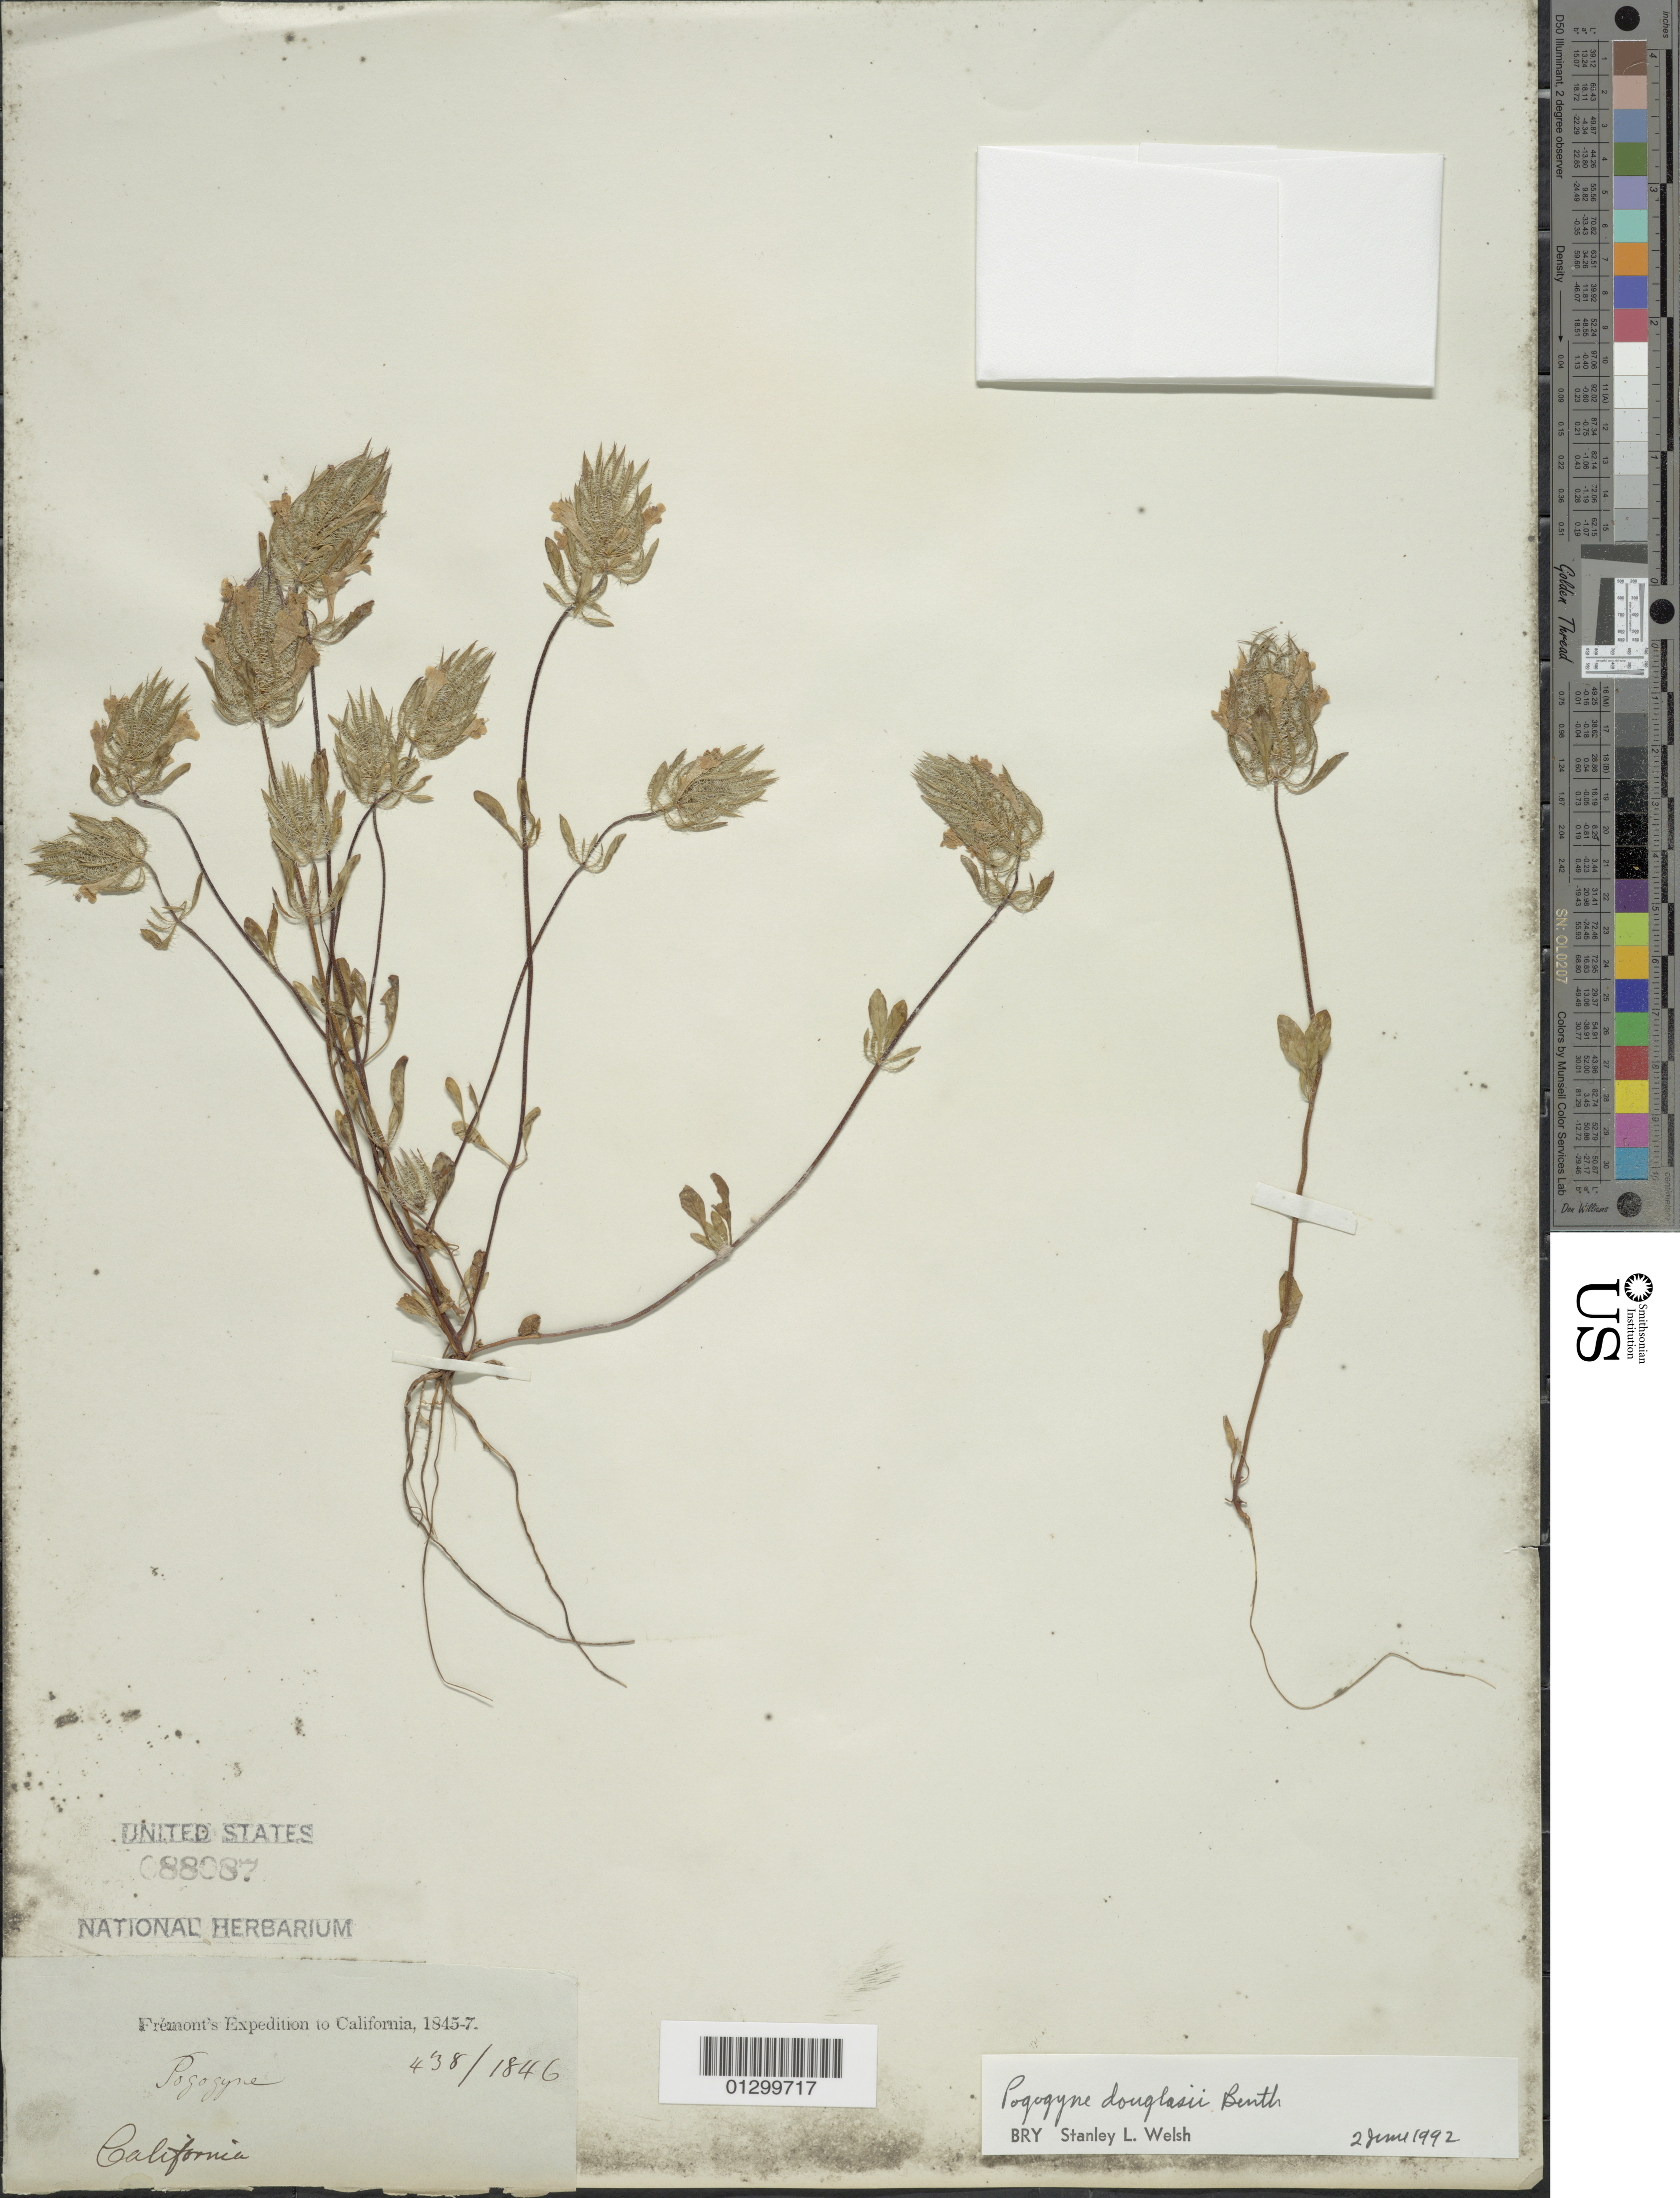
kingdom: Plantae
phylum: Tracheophyta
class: Magnoliopsida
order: Lamiales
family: Lamiaceae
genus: Pogogyne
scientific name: Pogogyne douglasii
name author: Benth.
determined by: Welsh, Stanley L., (BRY), Brigham Young University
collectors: J. C. Frémont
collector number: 438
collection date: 1846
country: United States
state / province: California